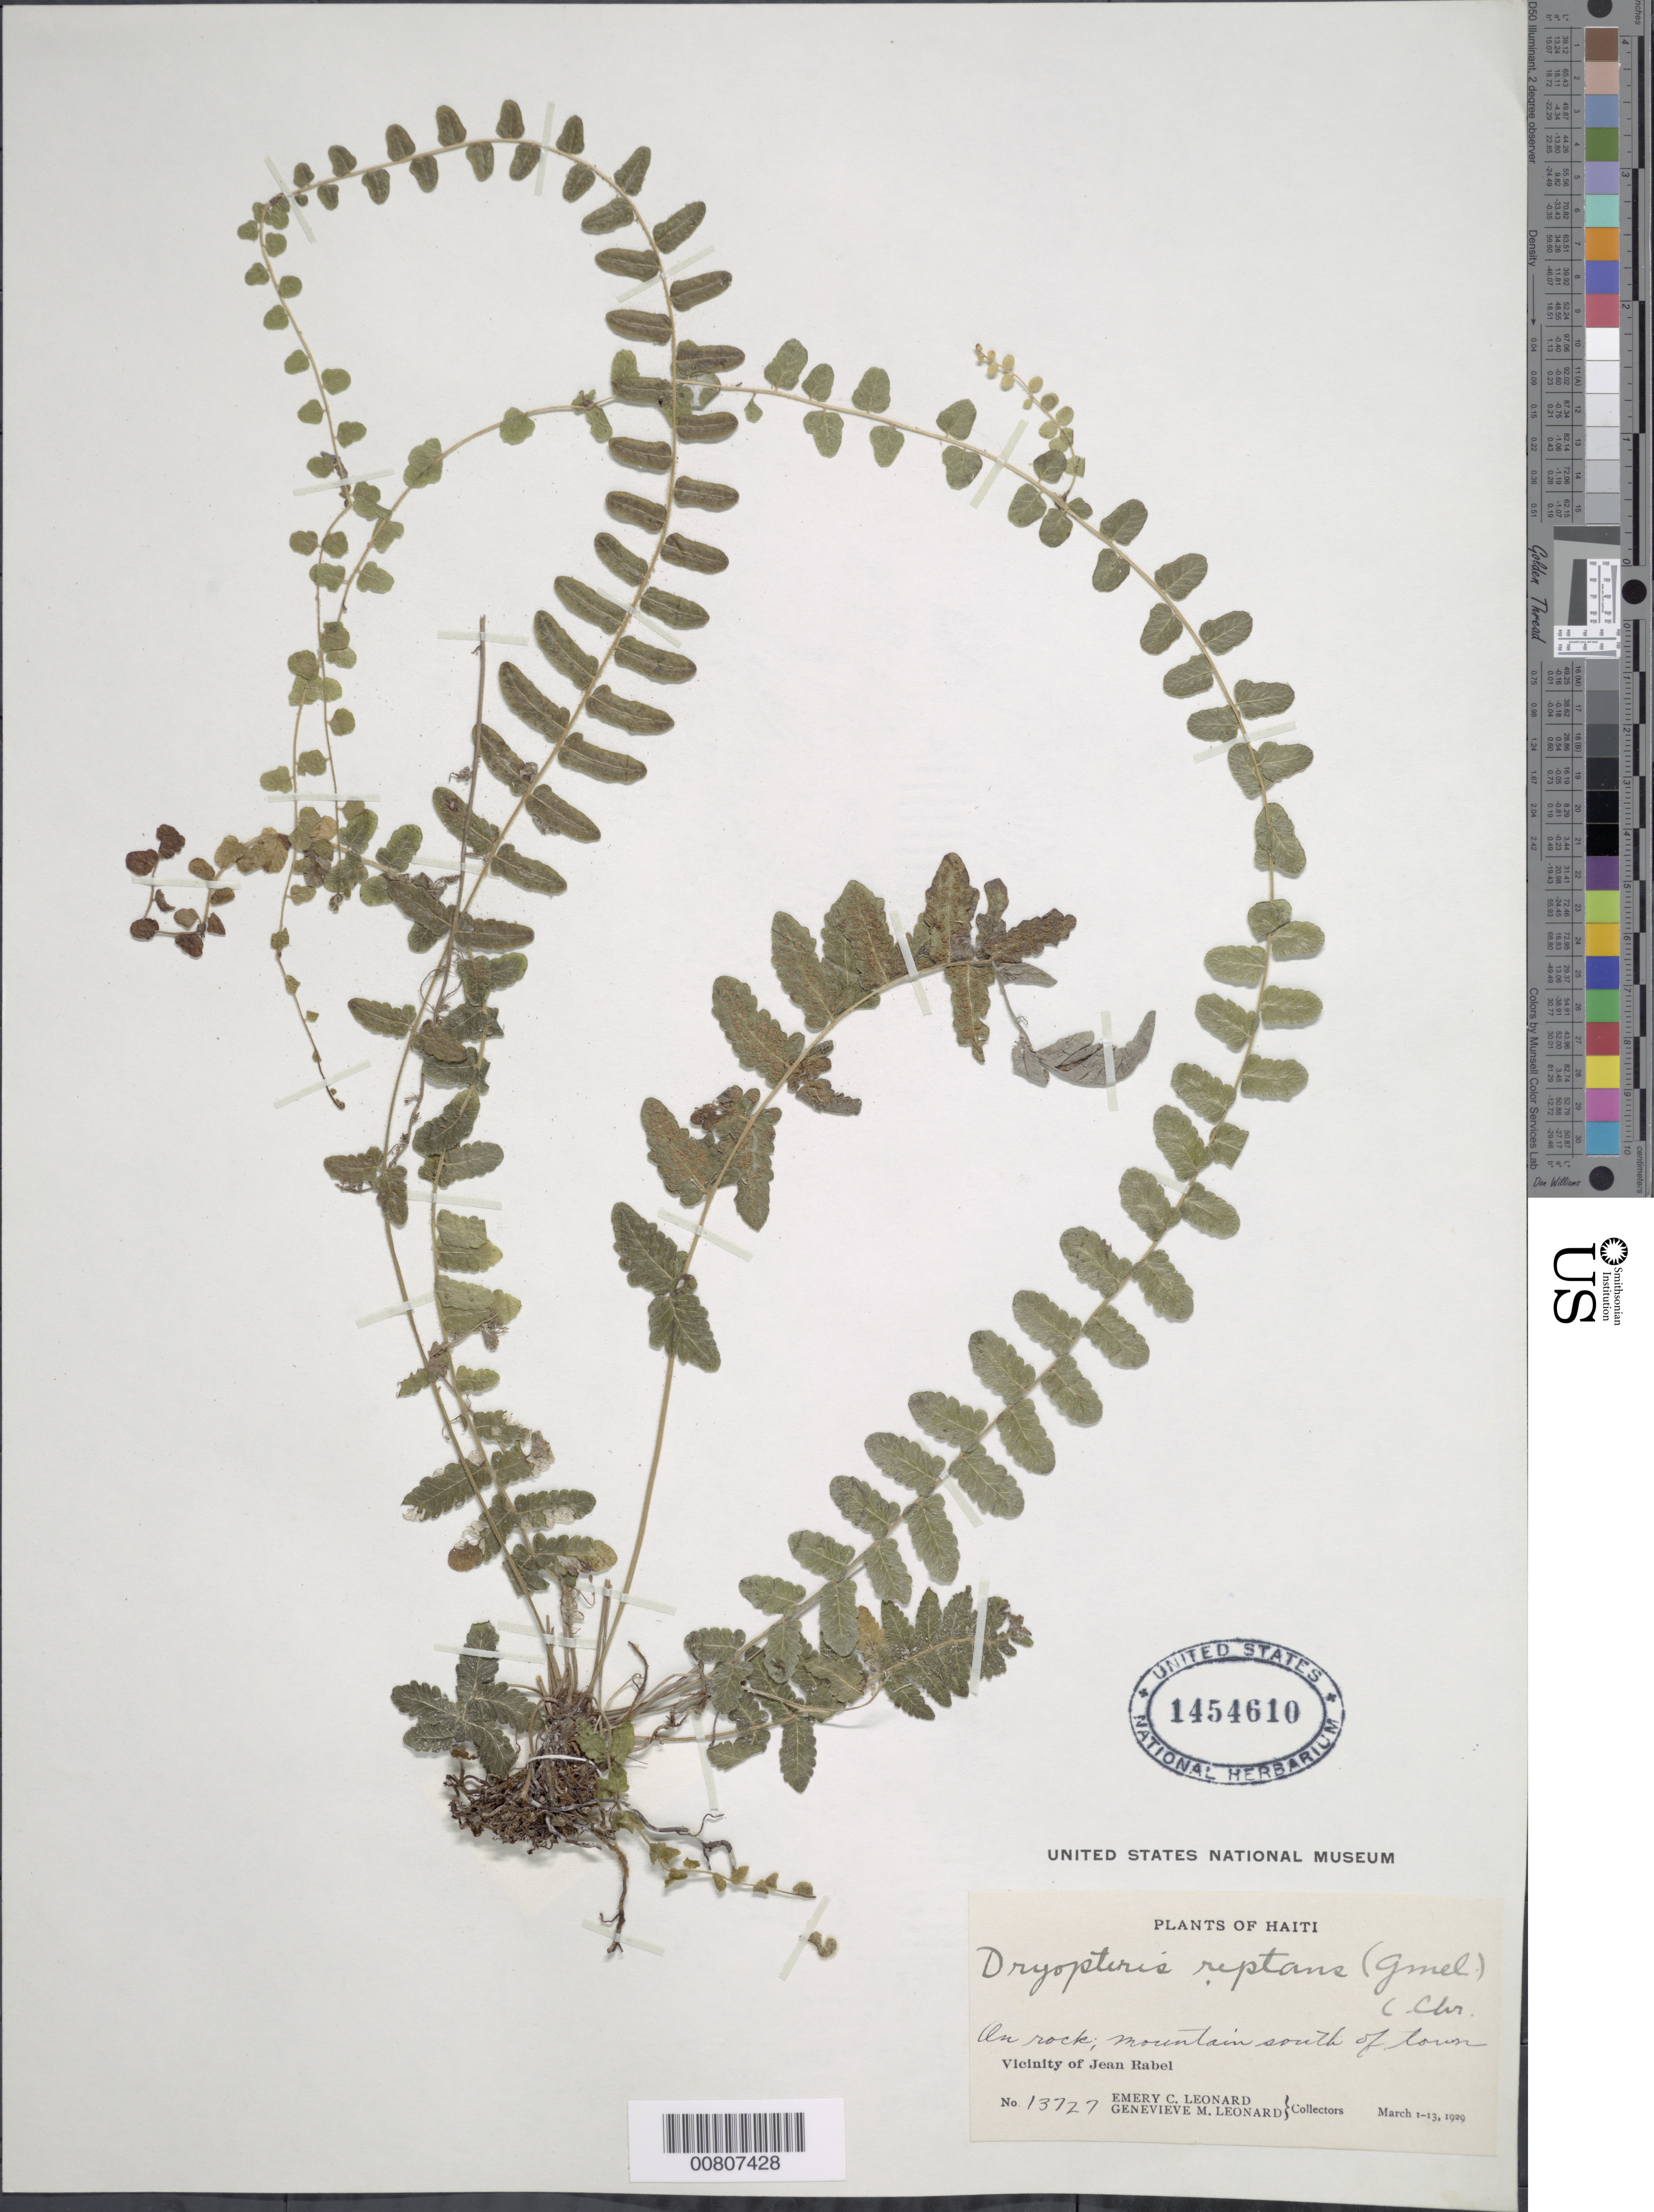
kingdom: Plantae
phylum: Tracheophyta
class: Polypodiopsida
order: Polypodiales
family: Thelypteridaceae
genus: Goniopteris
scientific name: Goniopteris reptans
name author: (J.F. Gmel.) C. Presl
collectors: E. C. Leonard & G. M. Leonard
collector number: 13727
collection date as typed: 01 Mar 1929 to 13 Mar 1929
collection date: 1929-03-01/1929-03-13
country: Haiti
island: Hispaniola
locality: Jean Rabel, mountain S of town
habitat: On rock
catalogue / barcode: US 1454610